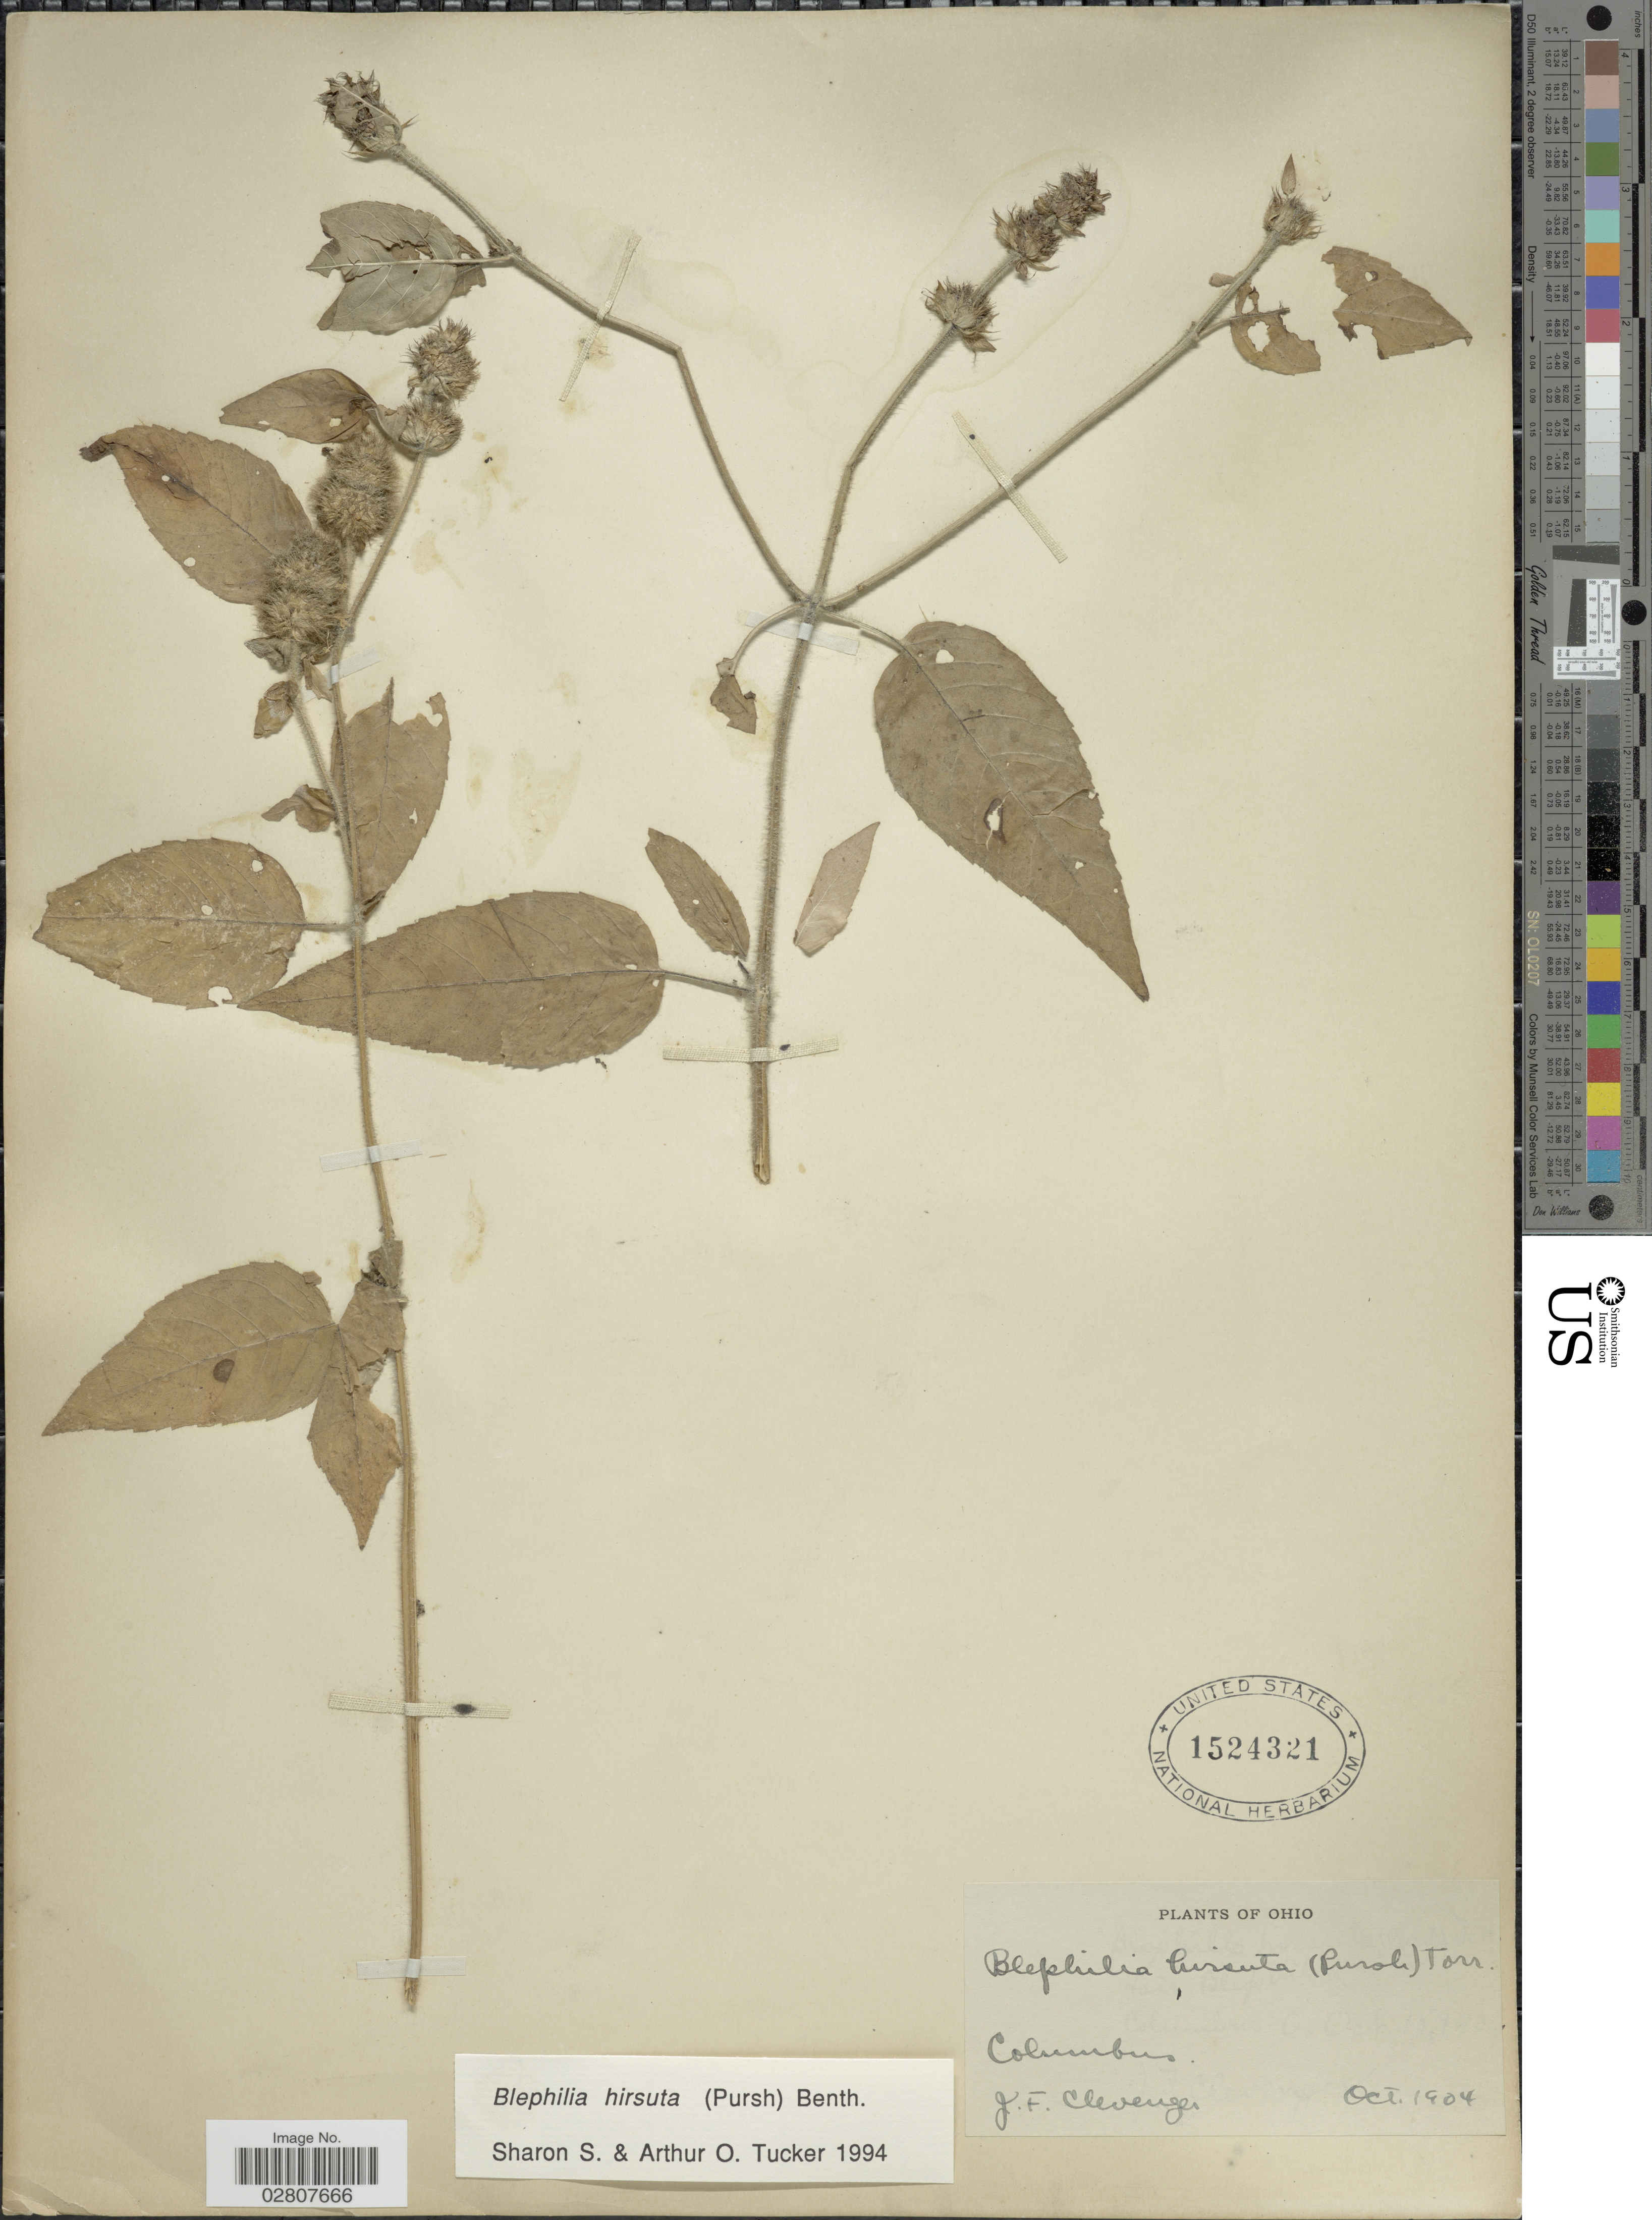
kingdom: Plantae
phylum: Tracheophyta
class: Magnoliopsida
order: Lamiales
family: Lamiaceae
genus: Blephilia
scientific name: Blephilia hirsuta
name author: (Pursh) Benth.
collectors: J. F. Clevenger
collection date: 1904-10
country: United States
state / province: Ohio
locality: Columbus.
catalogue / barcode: US 1524321